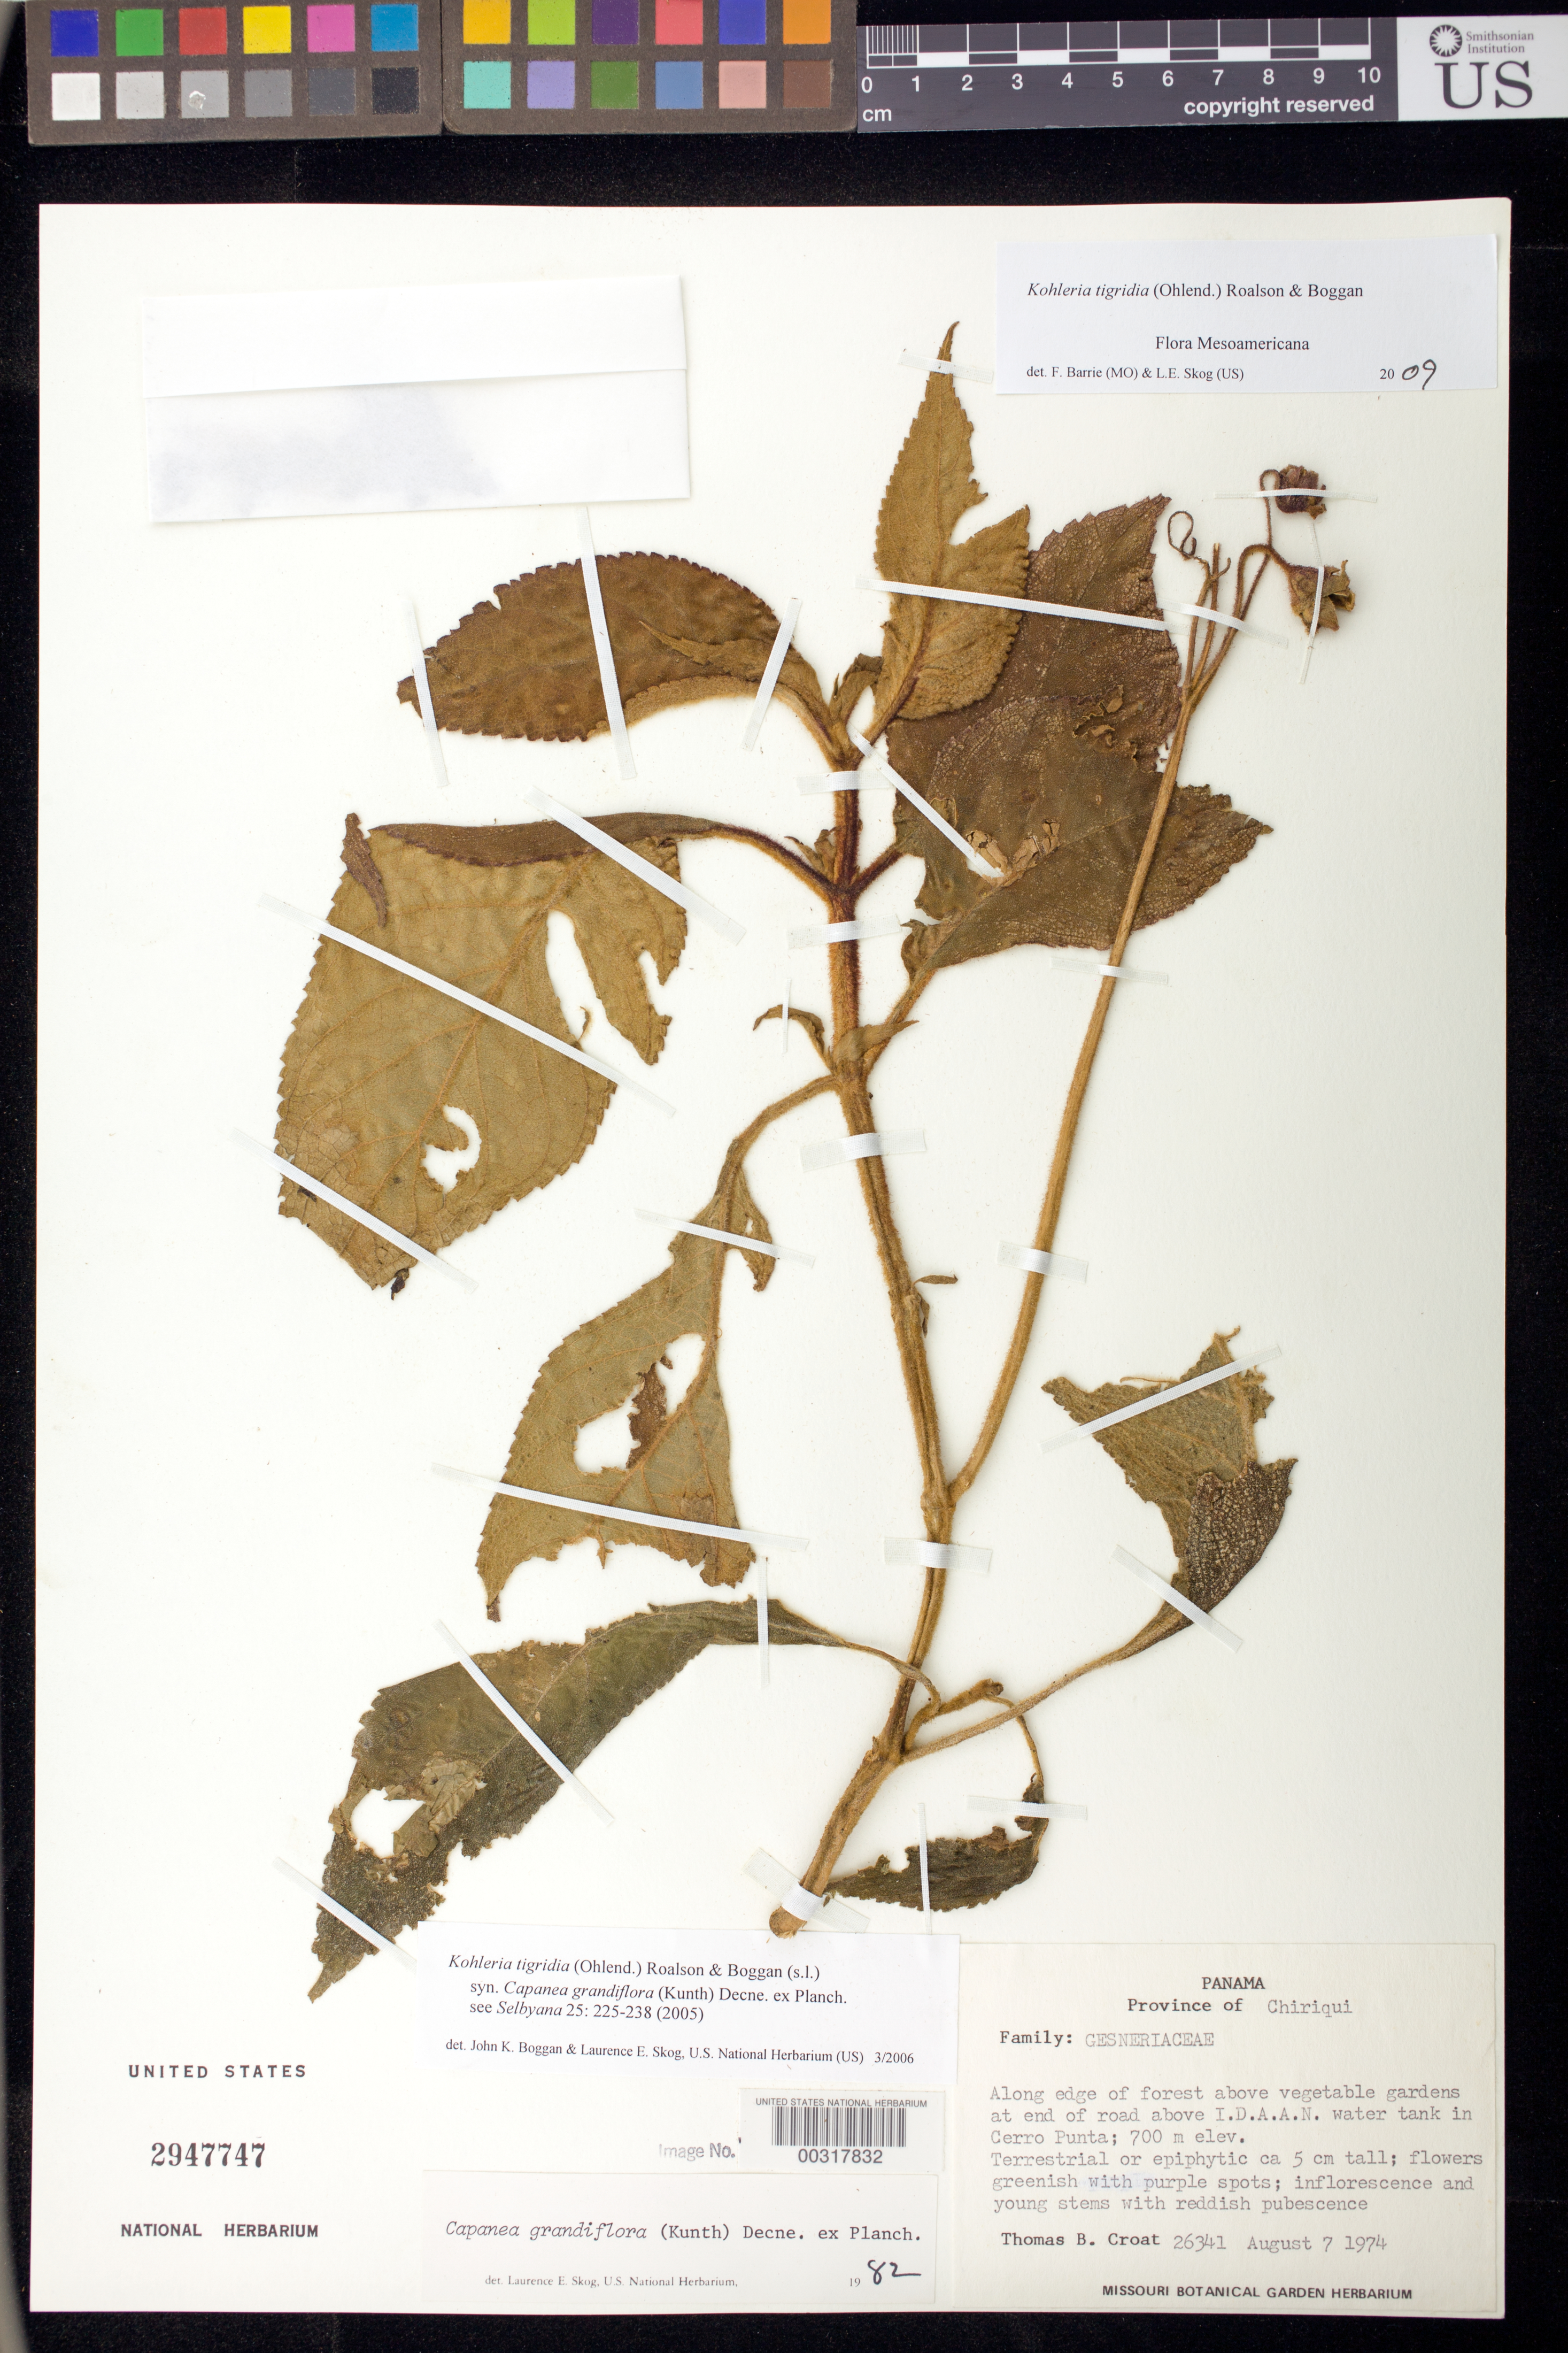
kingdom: Plantae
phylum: Tracheophyta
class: Magnoliopsida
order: Lamiales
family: Gesneriaceae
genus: Kohleria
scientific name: Kohleria tigridia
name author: (Ohlend.) Roalson & Boggan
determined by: Boggan, J. K.; Skog, L. E.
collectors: T. B. Croat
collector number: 26341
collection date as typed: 07 Aug 1974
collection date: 1974-08-07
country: Panama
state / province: Chiriquí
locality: above vegetable gardens at end of road above I.D.A.A.N. water tank in Cerro Punta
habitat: Along edge of forest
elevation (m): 700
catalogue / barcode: US 2947747